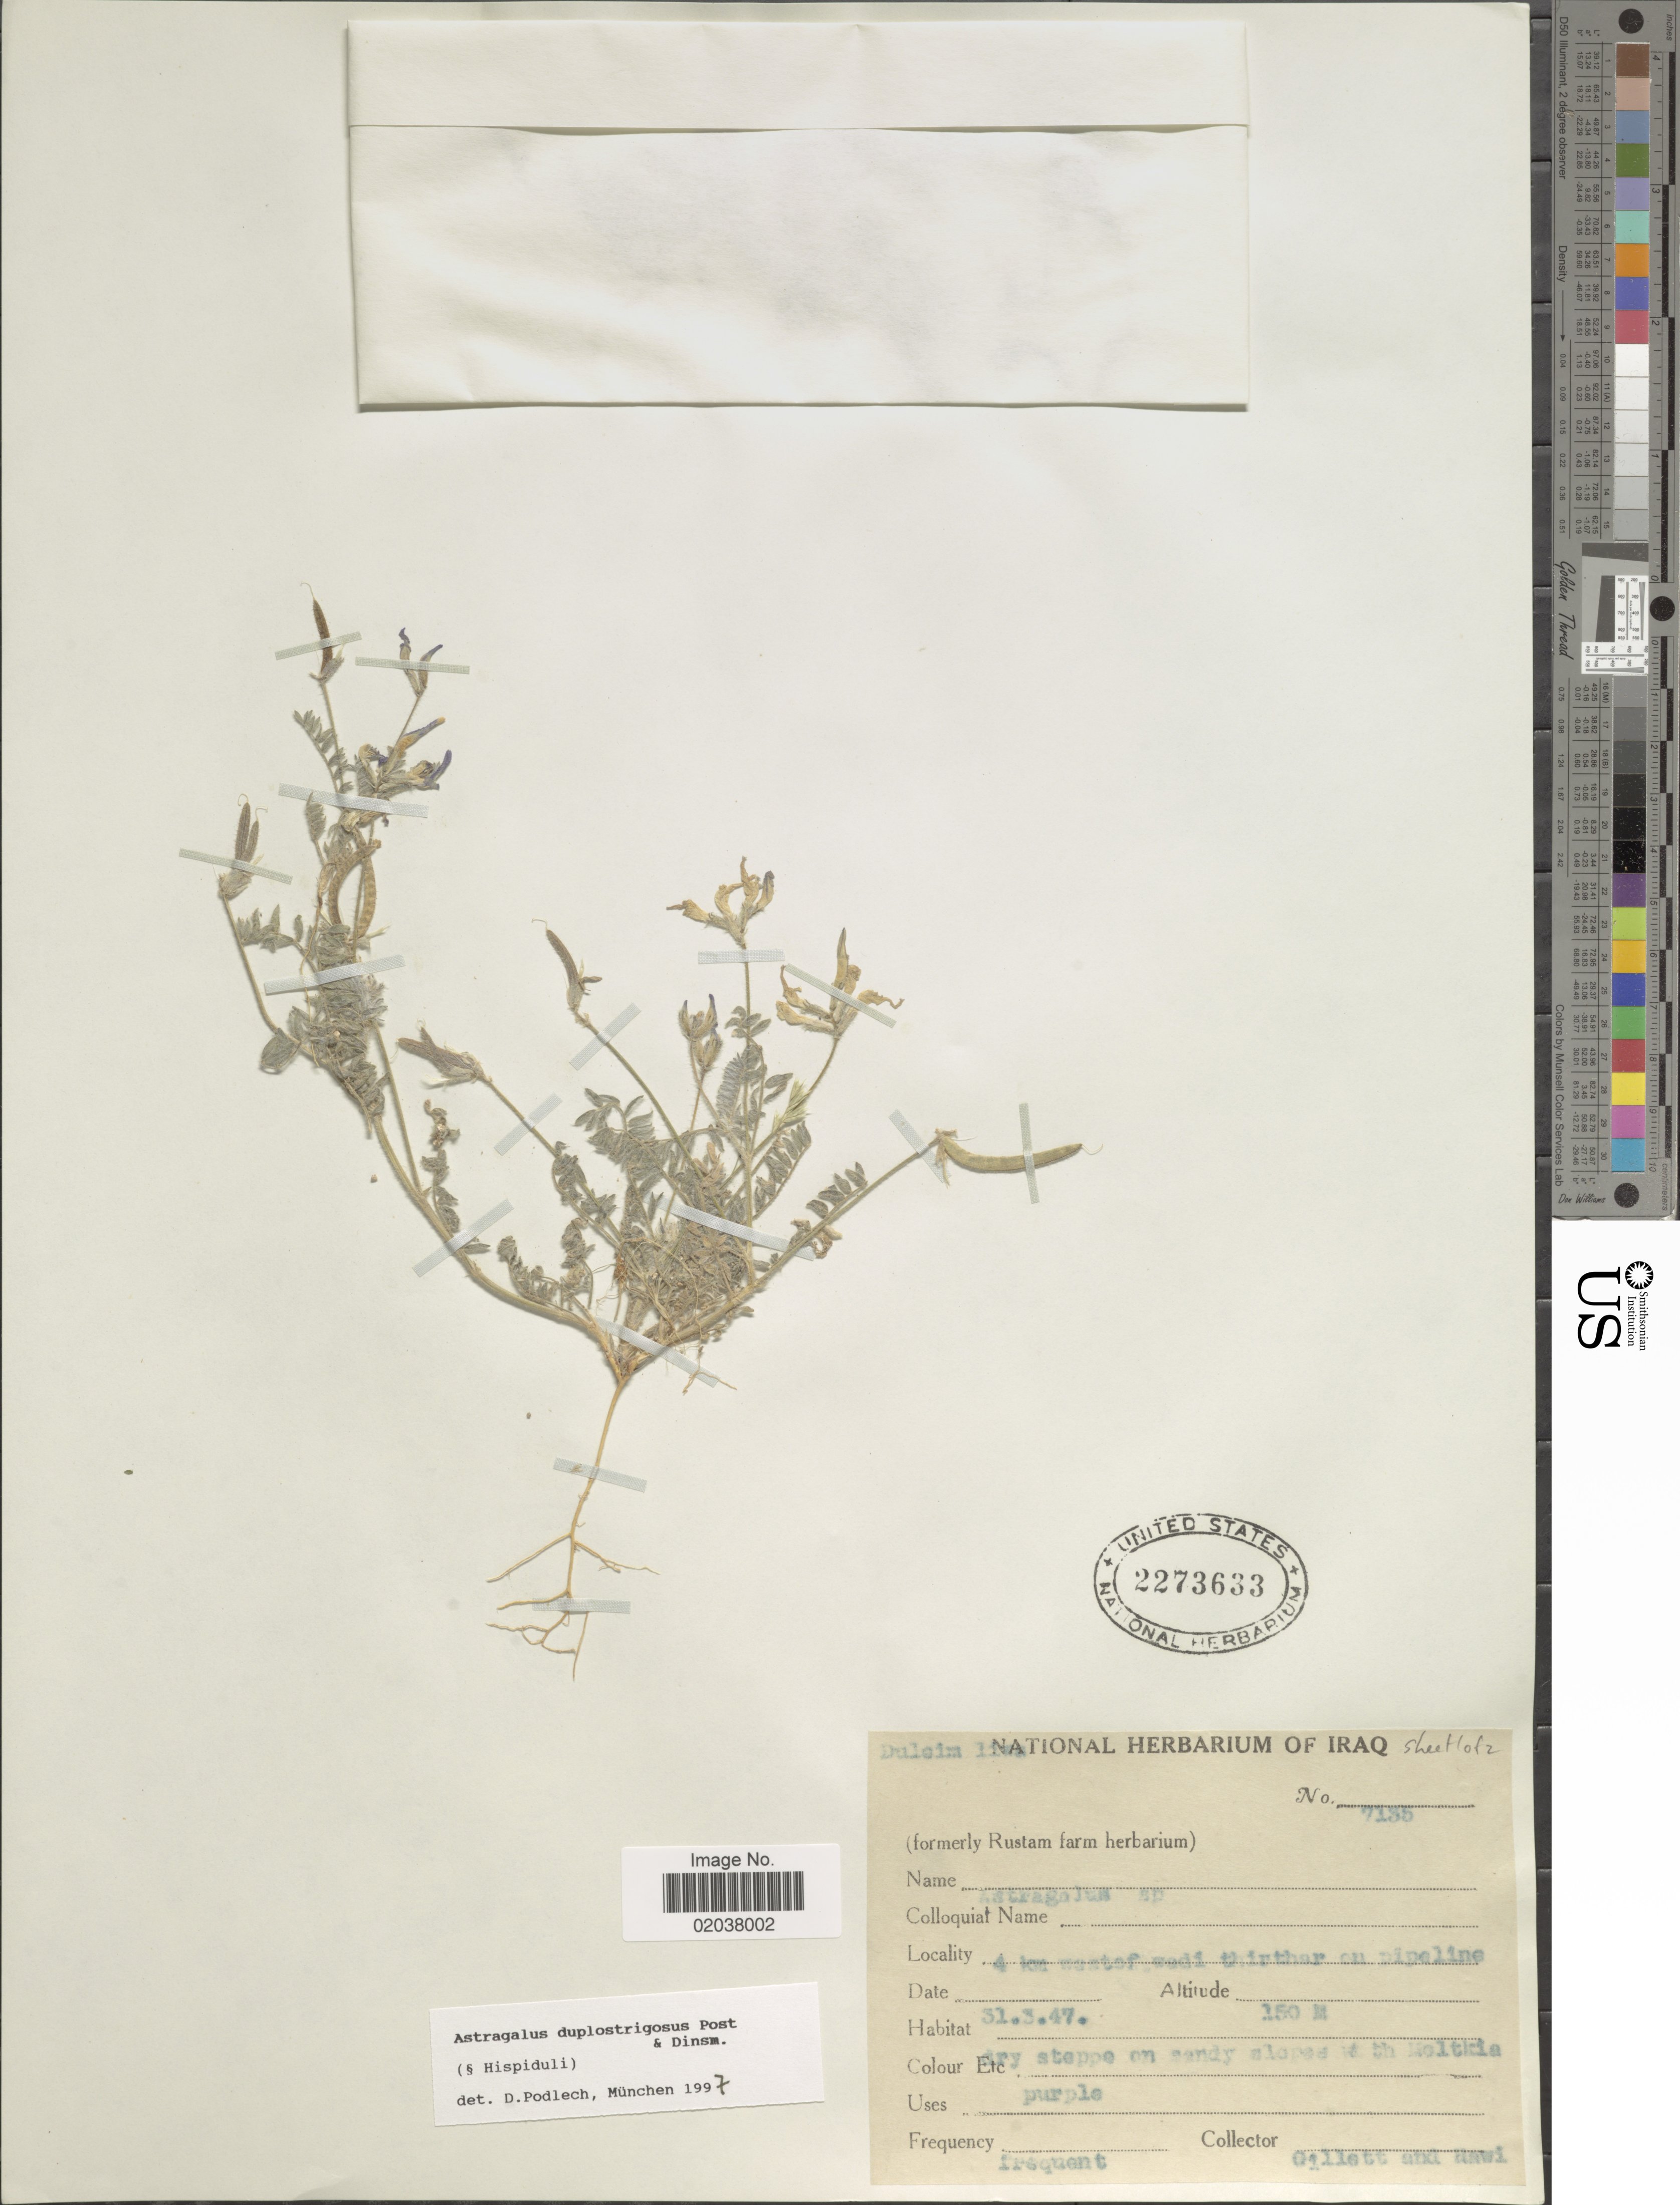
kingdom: Plantae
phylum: Tracheophyta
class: Magnoliopsida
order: Fabales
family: Fabaceae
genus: Astragalus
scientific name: Astragalus duplostrigosus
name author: Post & Beauverd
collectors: Gillett, -- & -. Rawi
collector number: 7135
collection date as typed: Transcribed d/m/y: 31/3/47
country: Iraq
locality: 4 km [illegible text] on pipeline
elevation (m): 150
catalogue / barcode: US 2273633